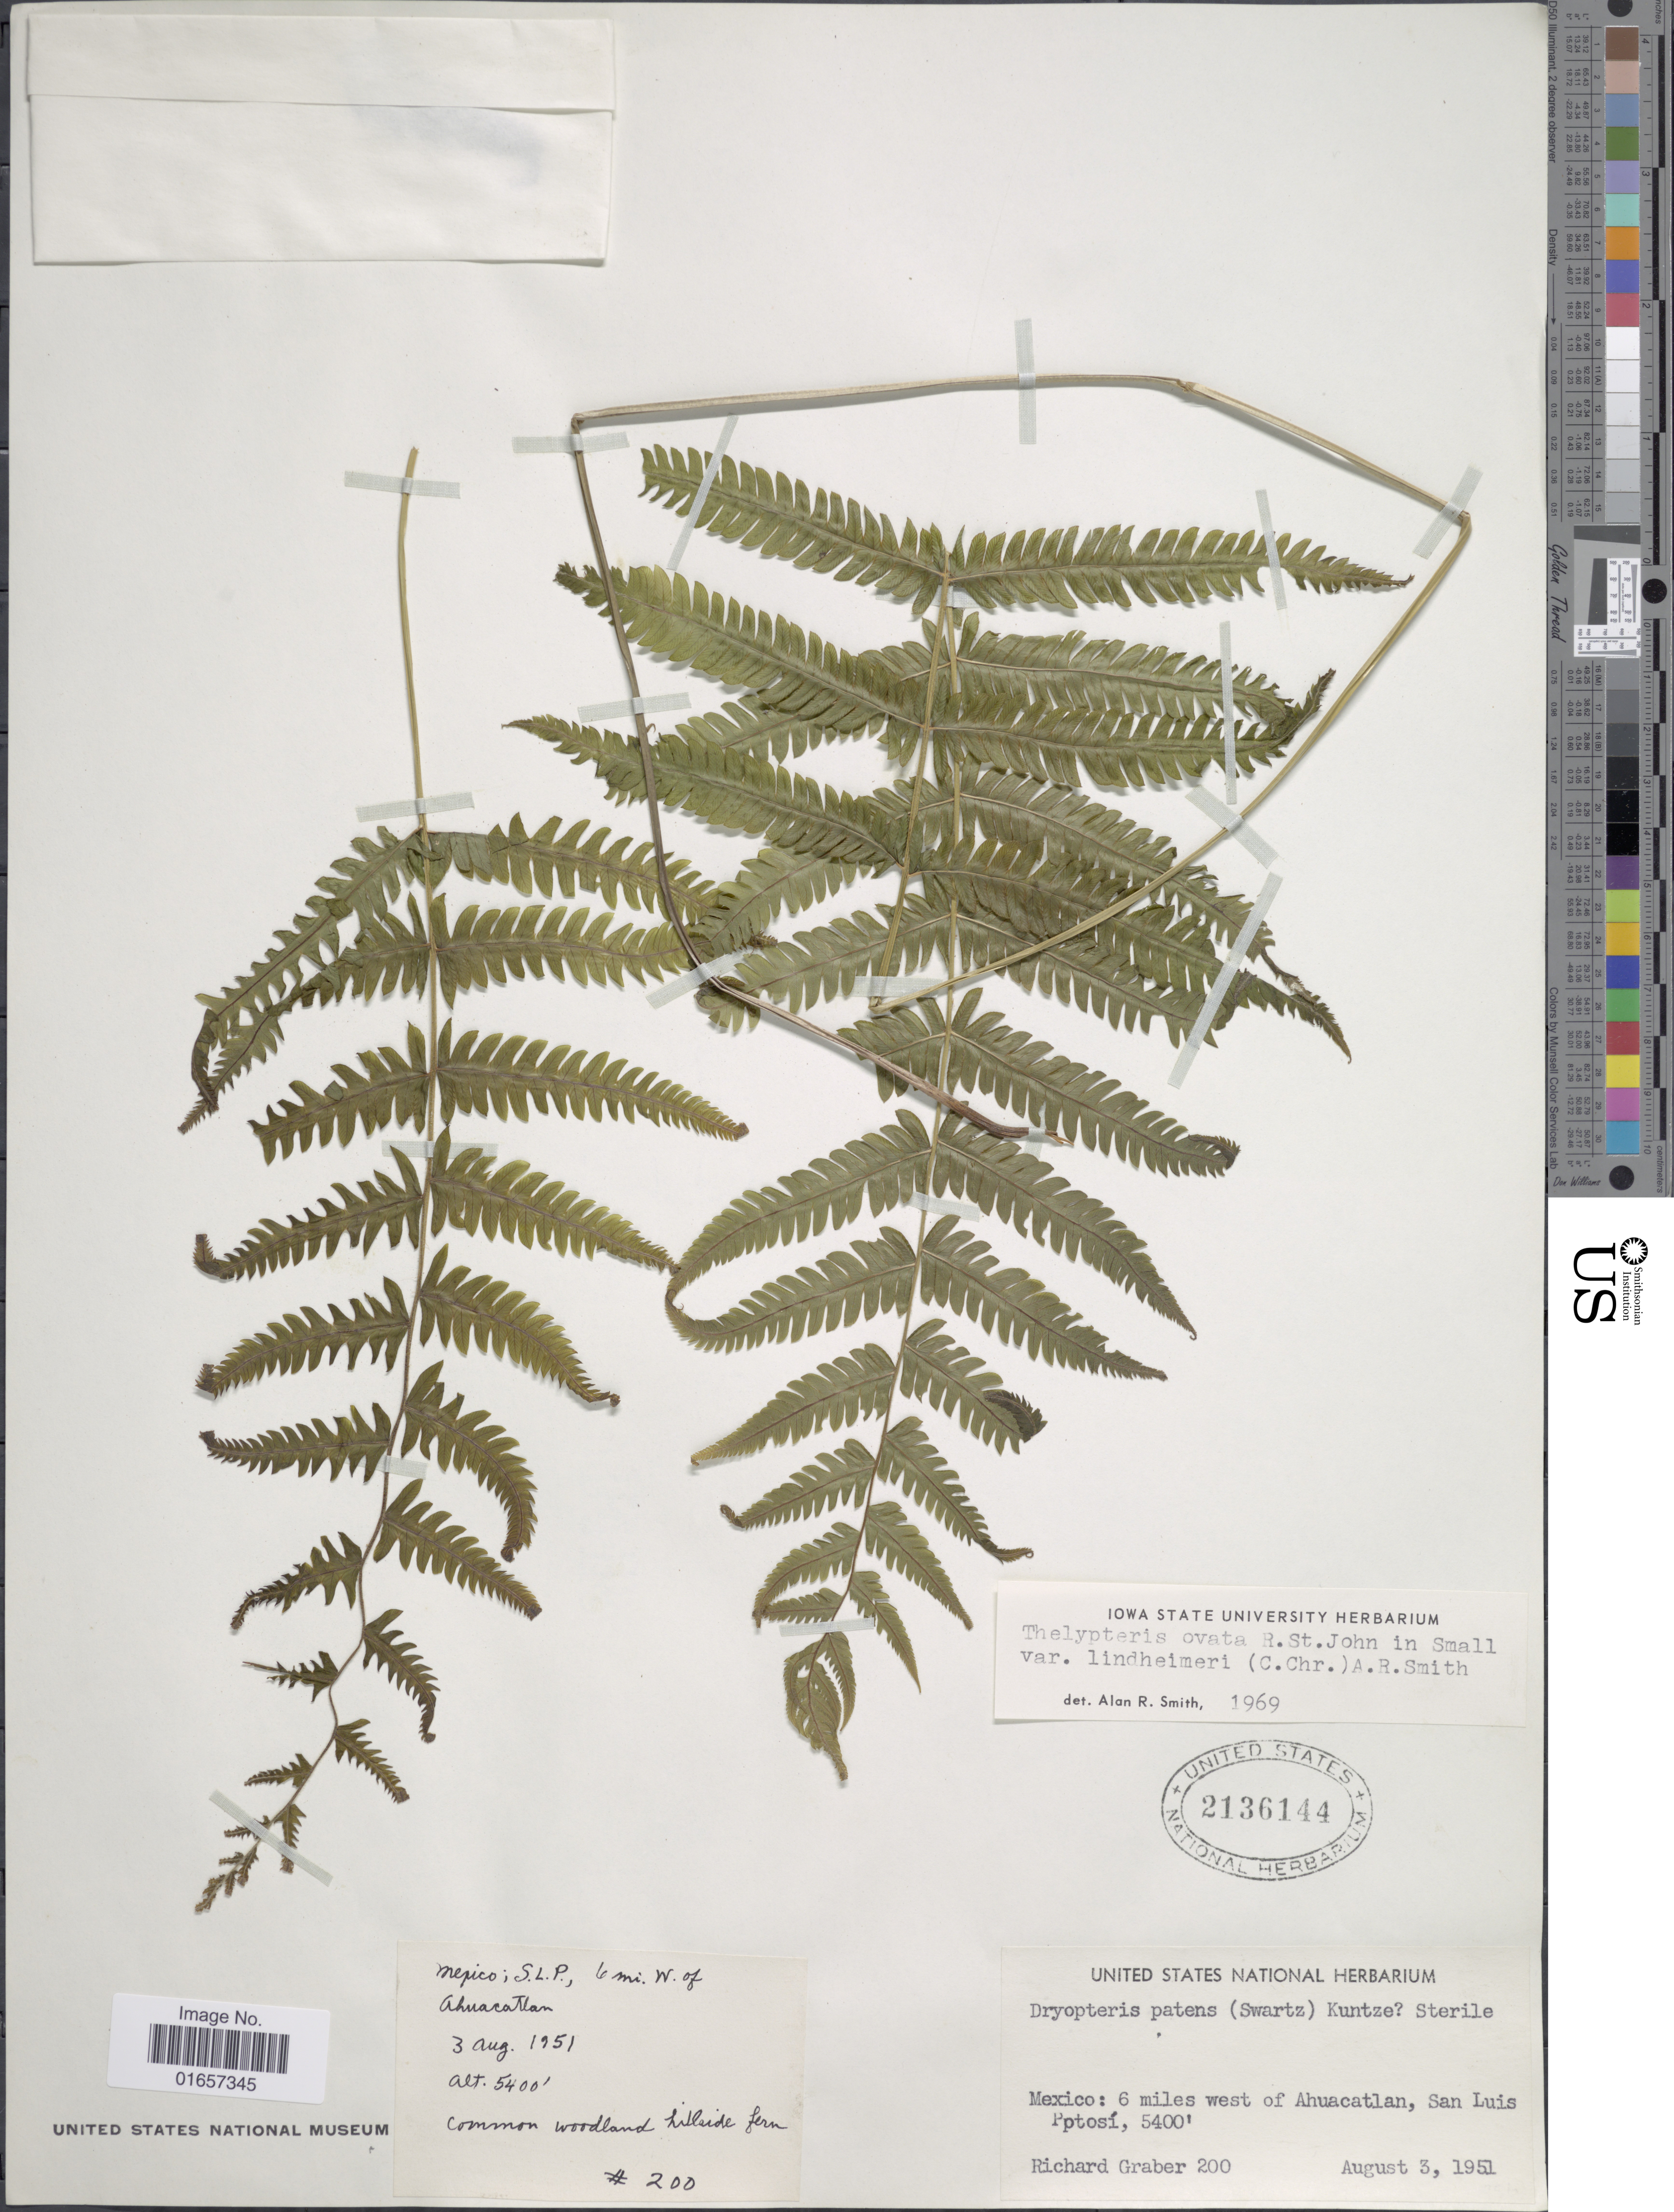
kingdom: Plantae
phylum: Tracheophyta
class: Polypodiopsida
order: Polypodiales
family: Thelypteridaceae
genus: Christella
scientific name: Christella ovata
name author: (R.P. St. John) Á. Löve & D. Löve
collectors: R. Graber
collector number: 200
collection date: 1951-08-03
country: Mexico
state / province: San Luis Potosí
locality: Mexico: 6 miles west of Ahuacatlan, San Luis Potosí.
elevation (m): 1646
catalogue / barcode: US 2136144